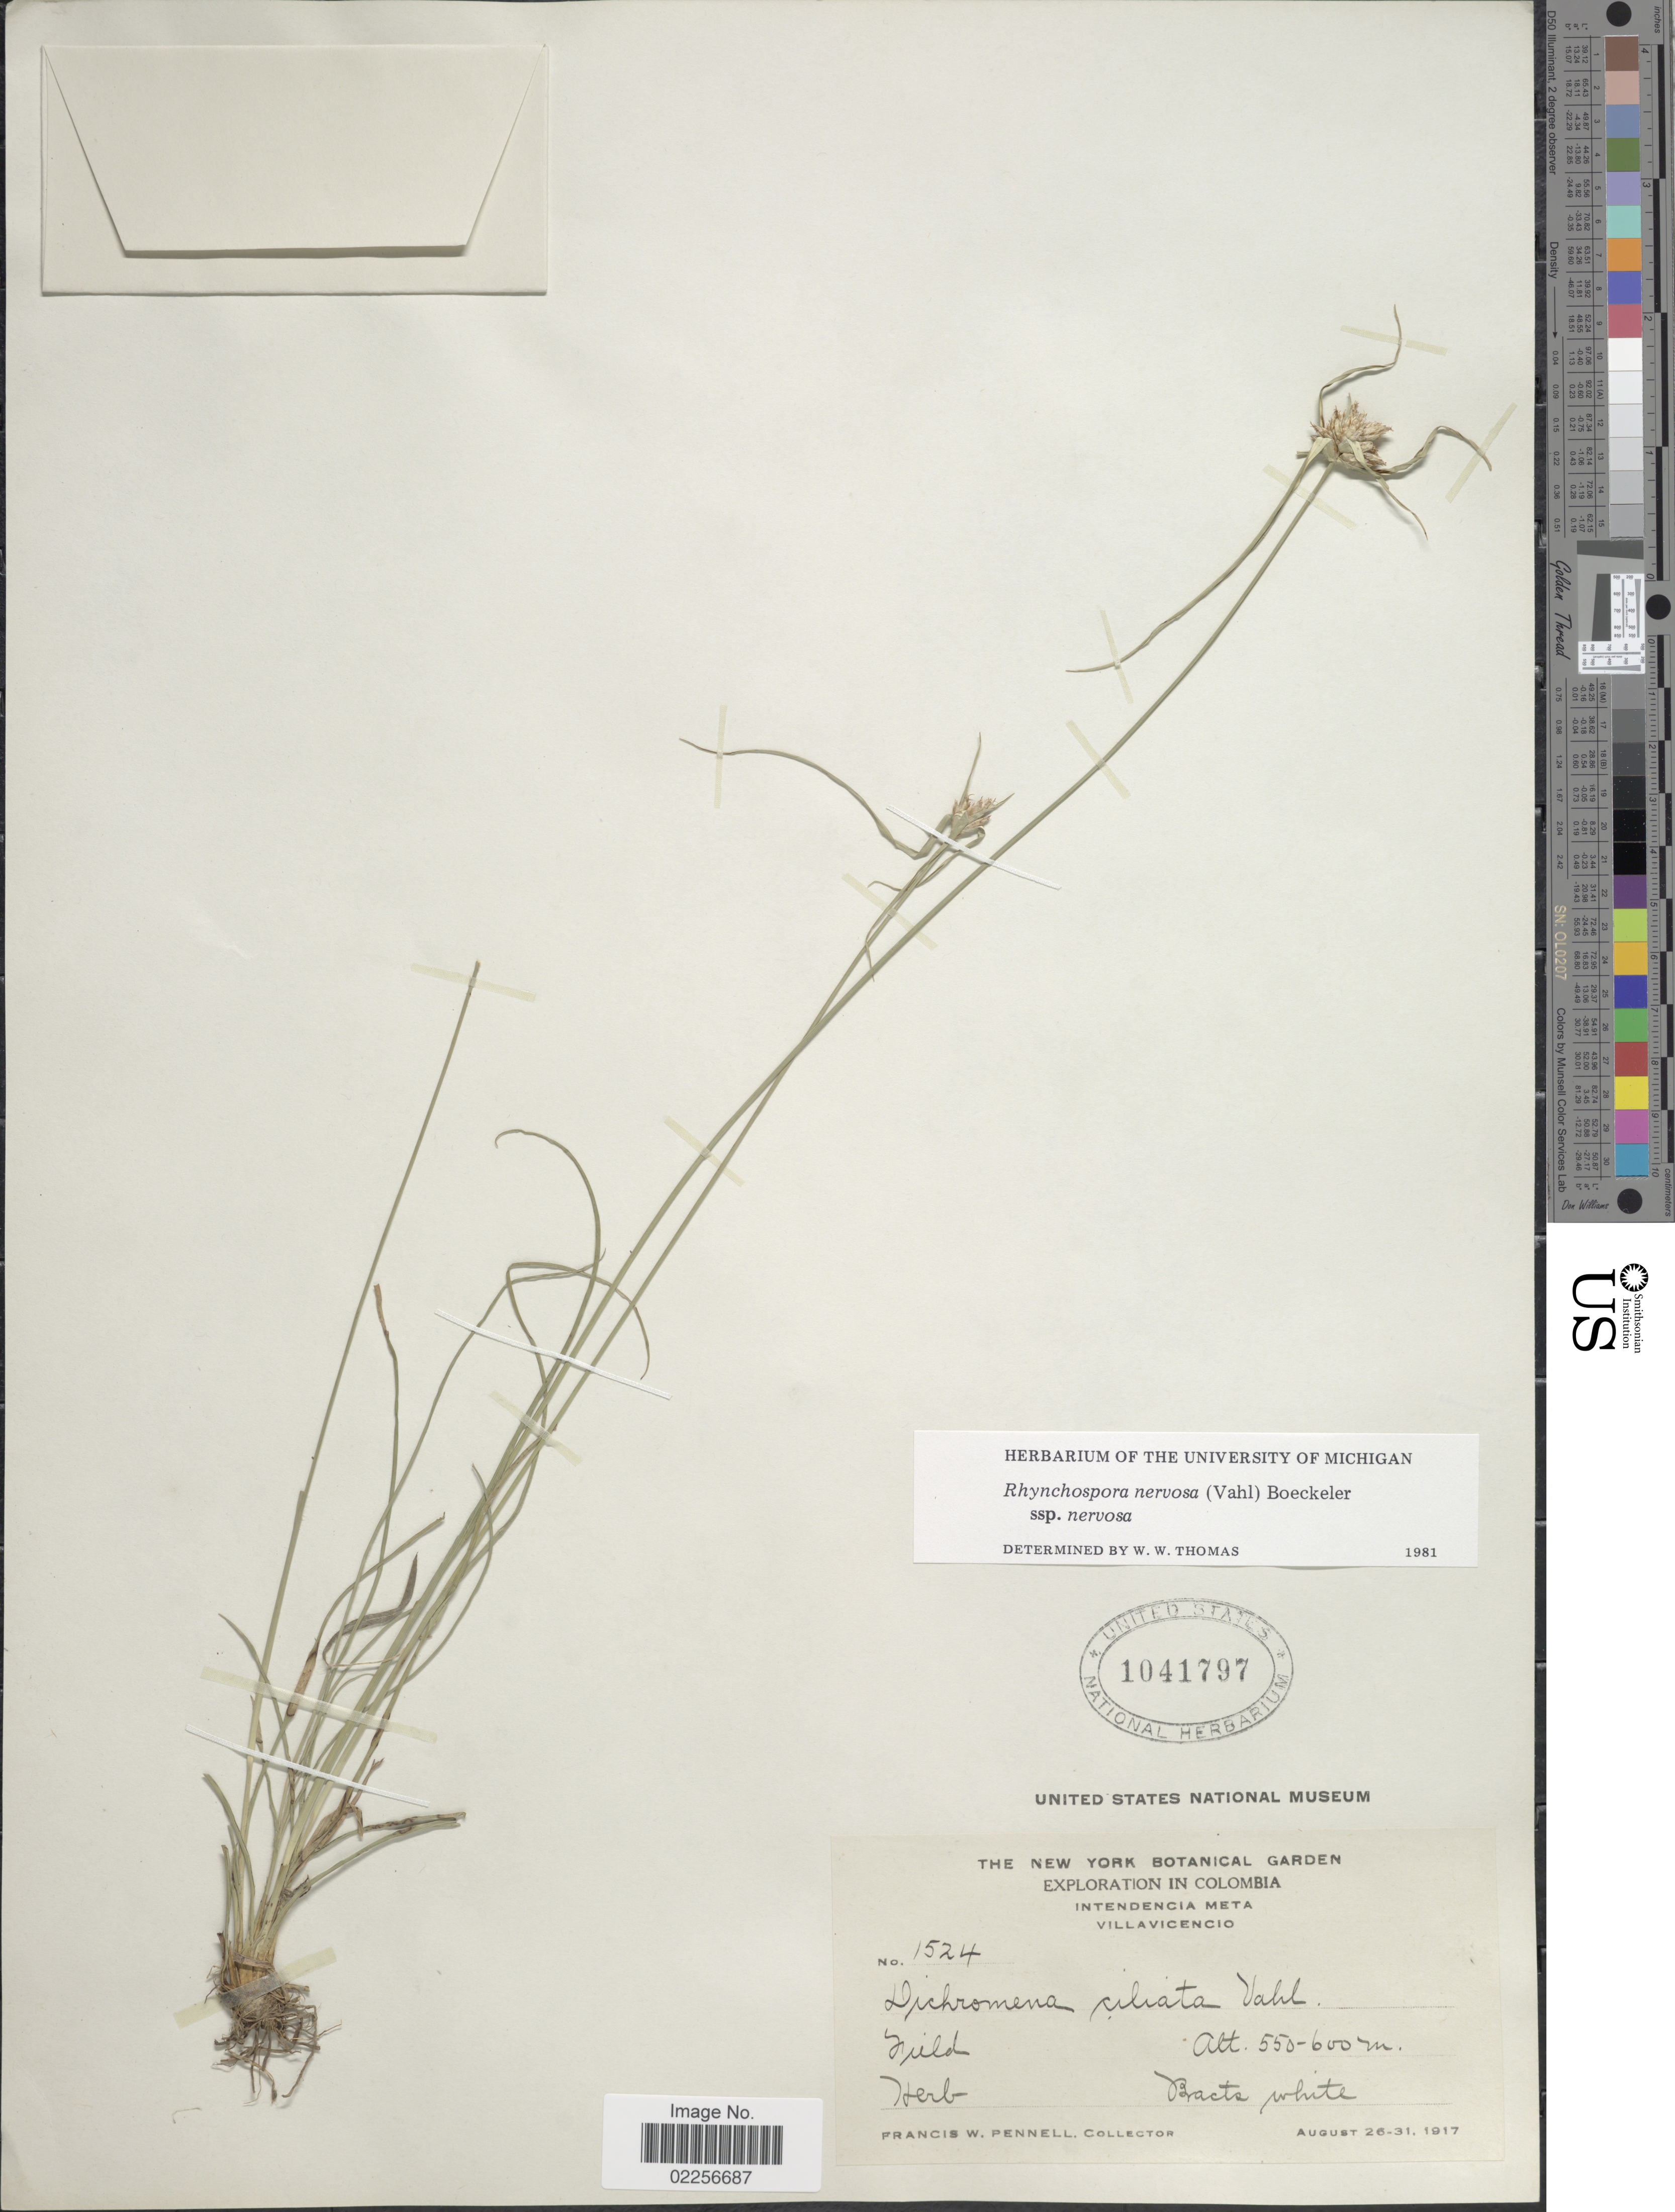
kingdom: Plantae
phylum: Tracheophyta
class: Liliopsida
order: Poales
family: Cyperaceae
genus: Rhynchospora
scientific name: Rhynchospora nervosa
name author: (Vahl) Boeckeler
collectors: F. W. Pennell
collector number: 1524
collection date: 1917-08-26/1917-08-31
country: Colombia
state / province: Meta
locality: Villavicencio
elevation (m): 550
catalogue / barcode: US 1041797